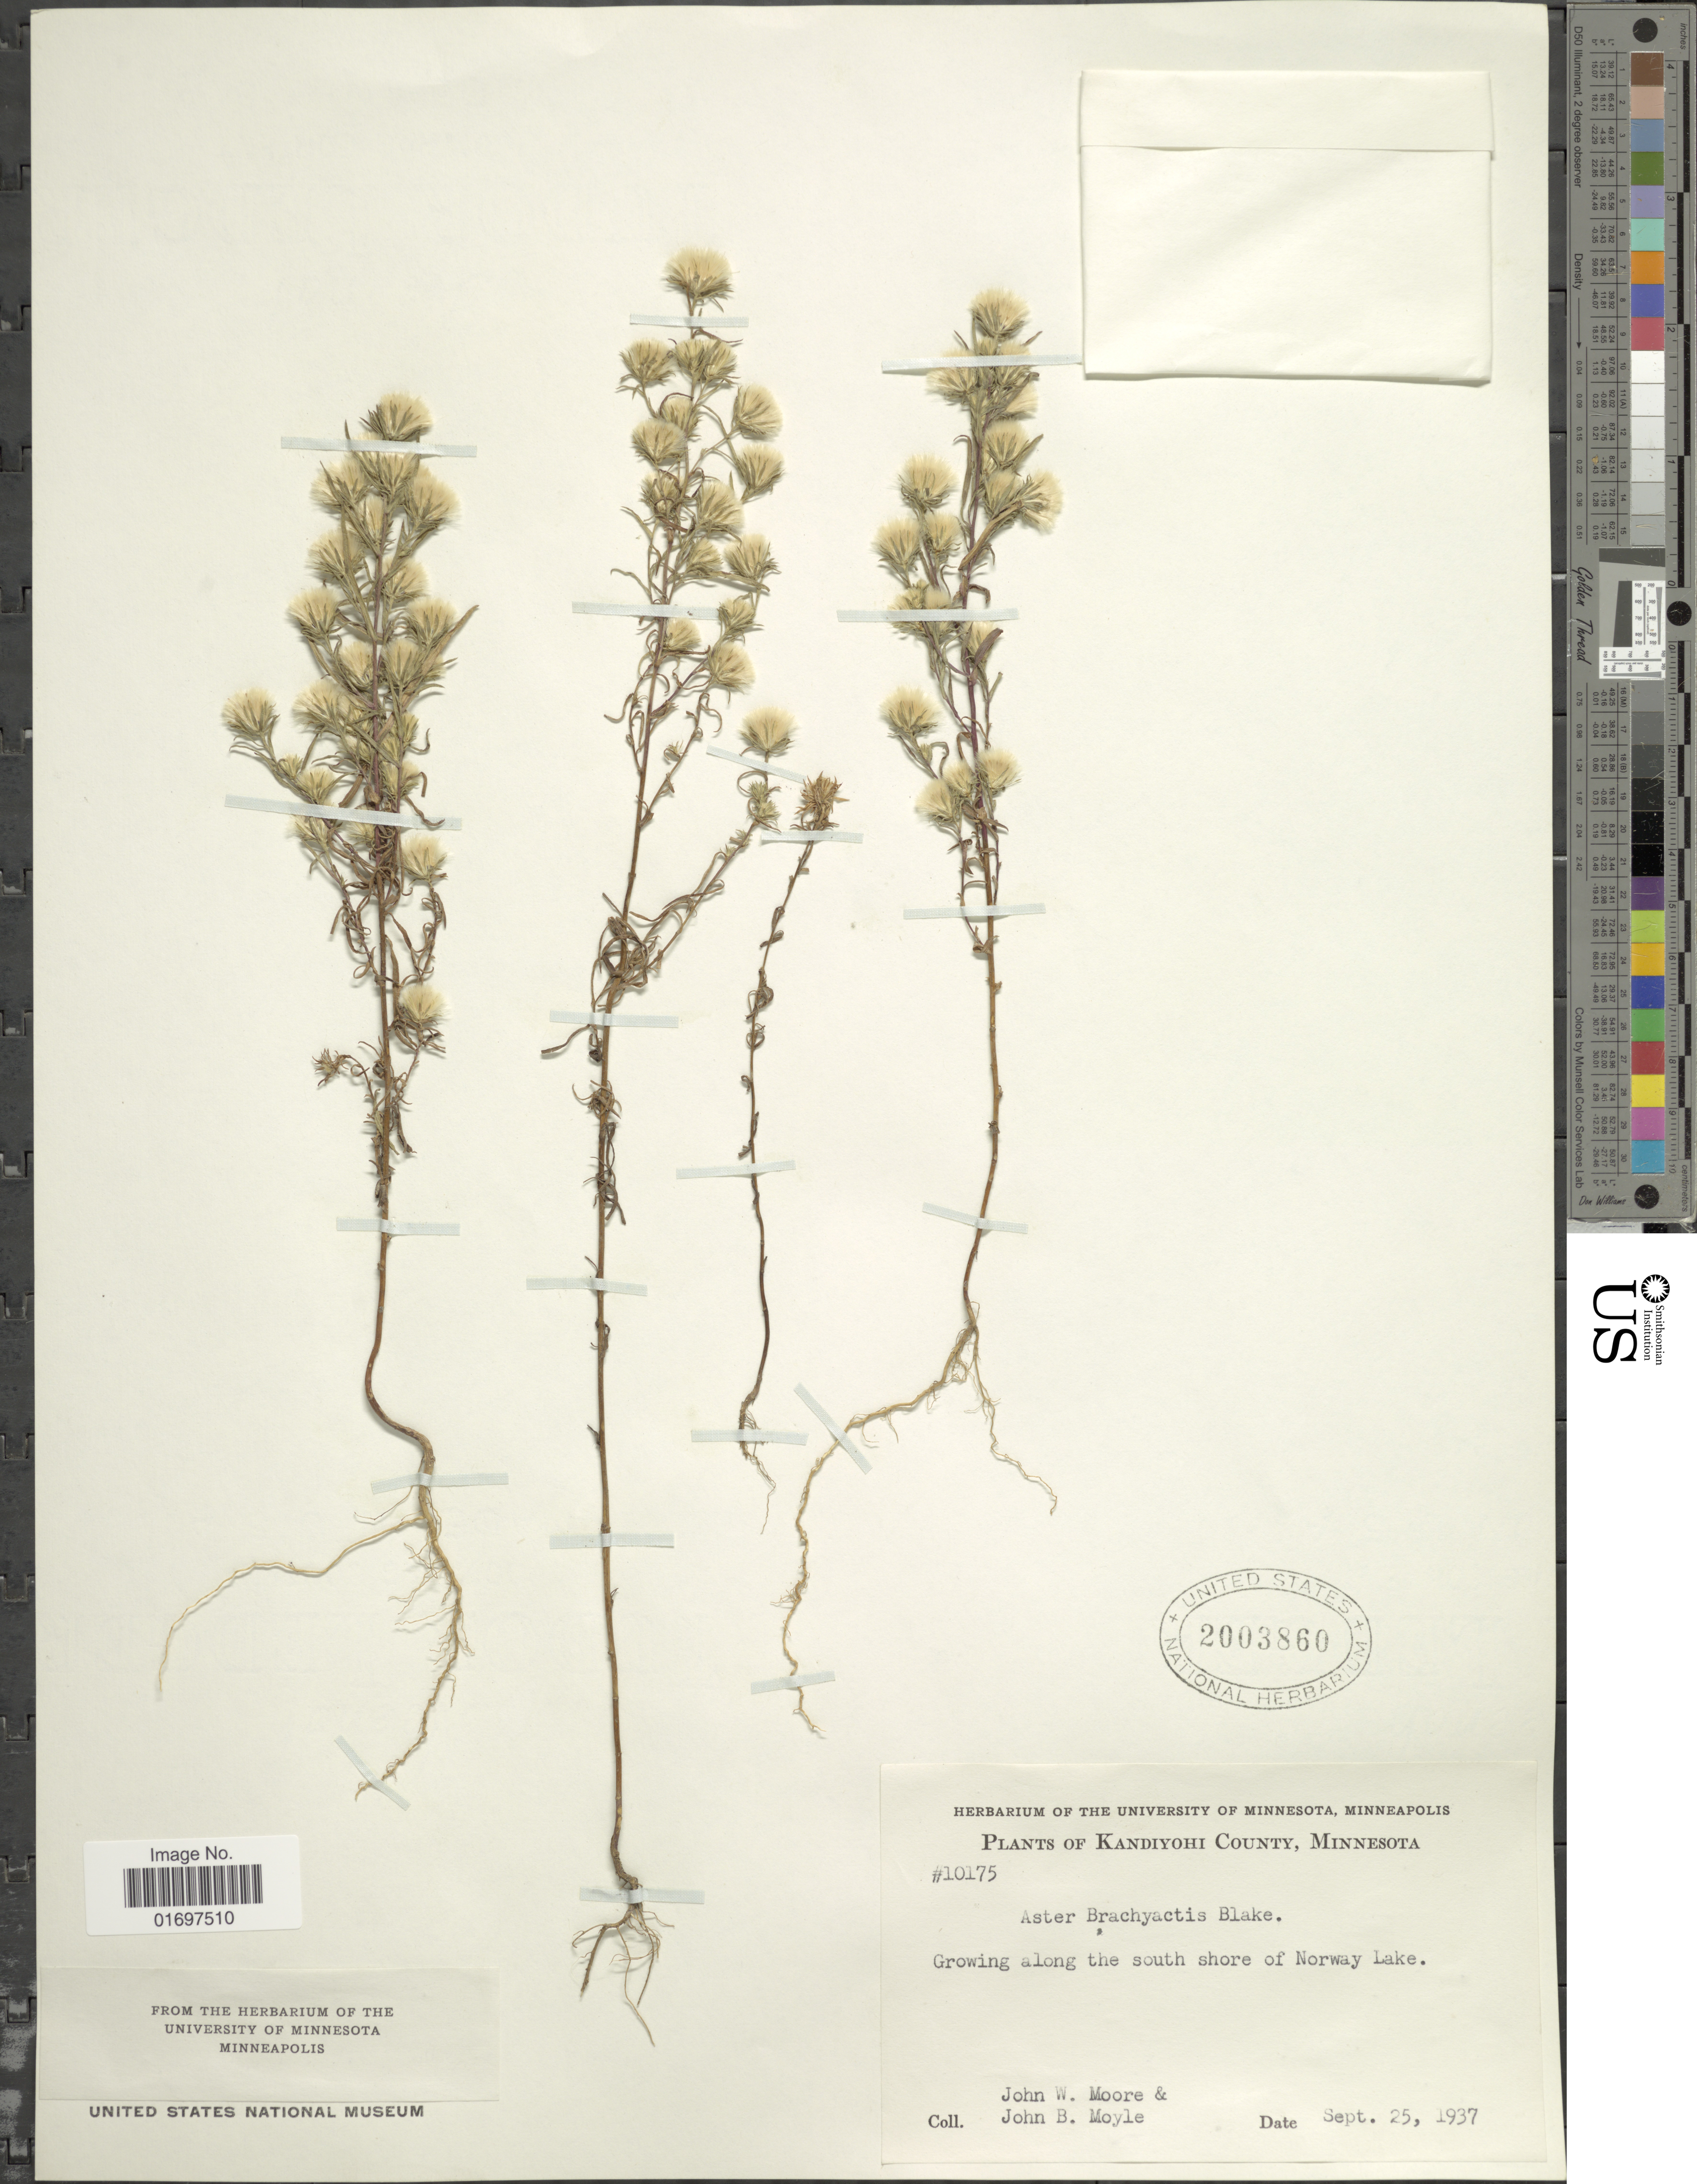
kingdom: Plantae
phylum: Tracheophyta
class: Magnoliopsida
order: Asterales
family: Asteraceae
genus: Symphyotrichum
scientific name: Symphyotrichum ciliatum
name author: (Ledeb.) G.L. Nesom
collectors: J. Moore & J. Moyle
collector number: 10175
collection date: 1937-09-25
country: United States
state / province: Minnesota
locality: Kandiyohi County, Minnesota. Growing along the south shore of Norway Lake.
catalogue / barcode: US 2003860